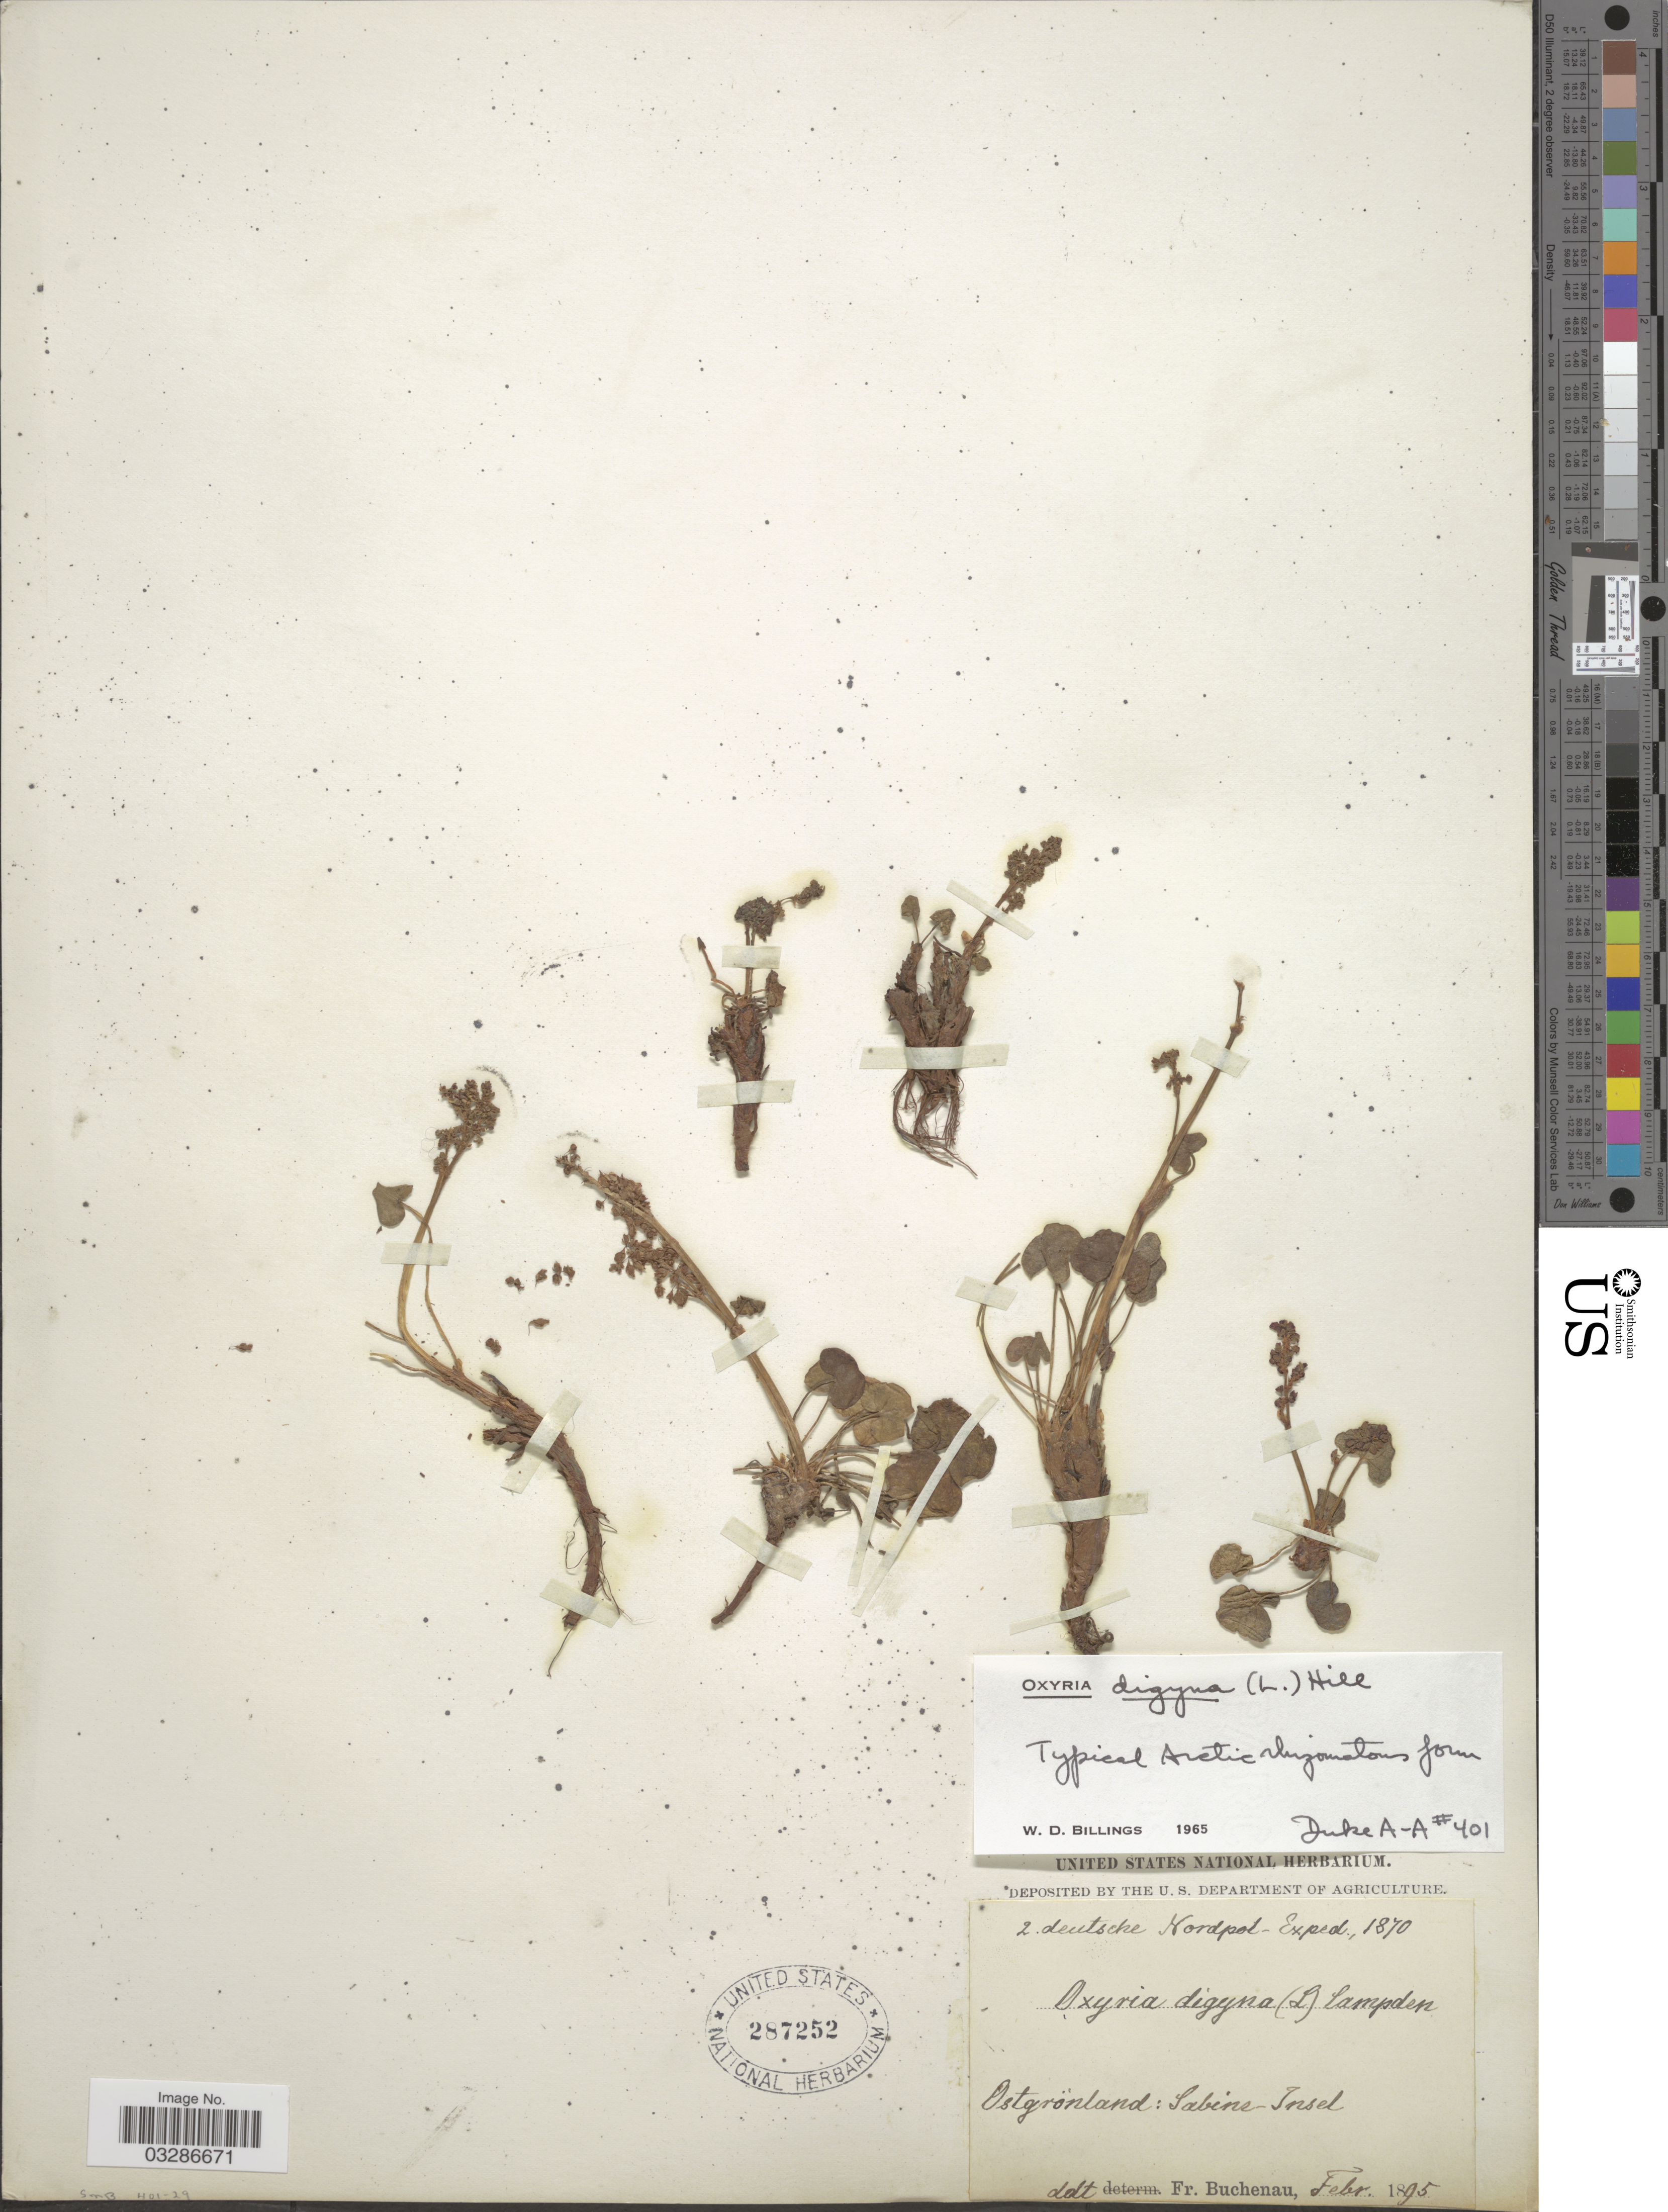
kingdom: Plantae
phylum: Tracheophyta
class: Magnoliopsida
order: Caryophyllales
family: Polygonaceae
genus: Oxyria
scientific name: Oxyria digyna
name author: (L.) Hill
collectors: F. Buchenau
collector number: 2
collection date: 1895-02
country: Greenland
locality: Nordpol, Ostgrönland: Sabins-Insel.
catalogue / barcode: US 287252